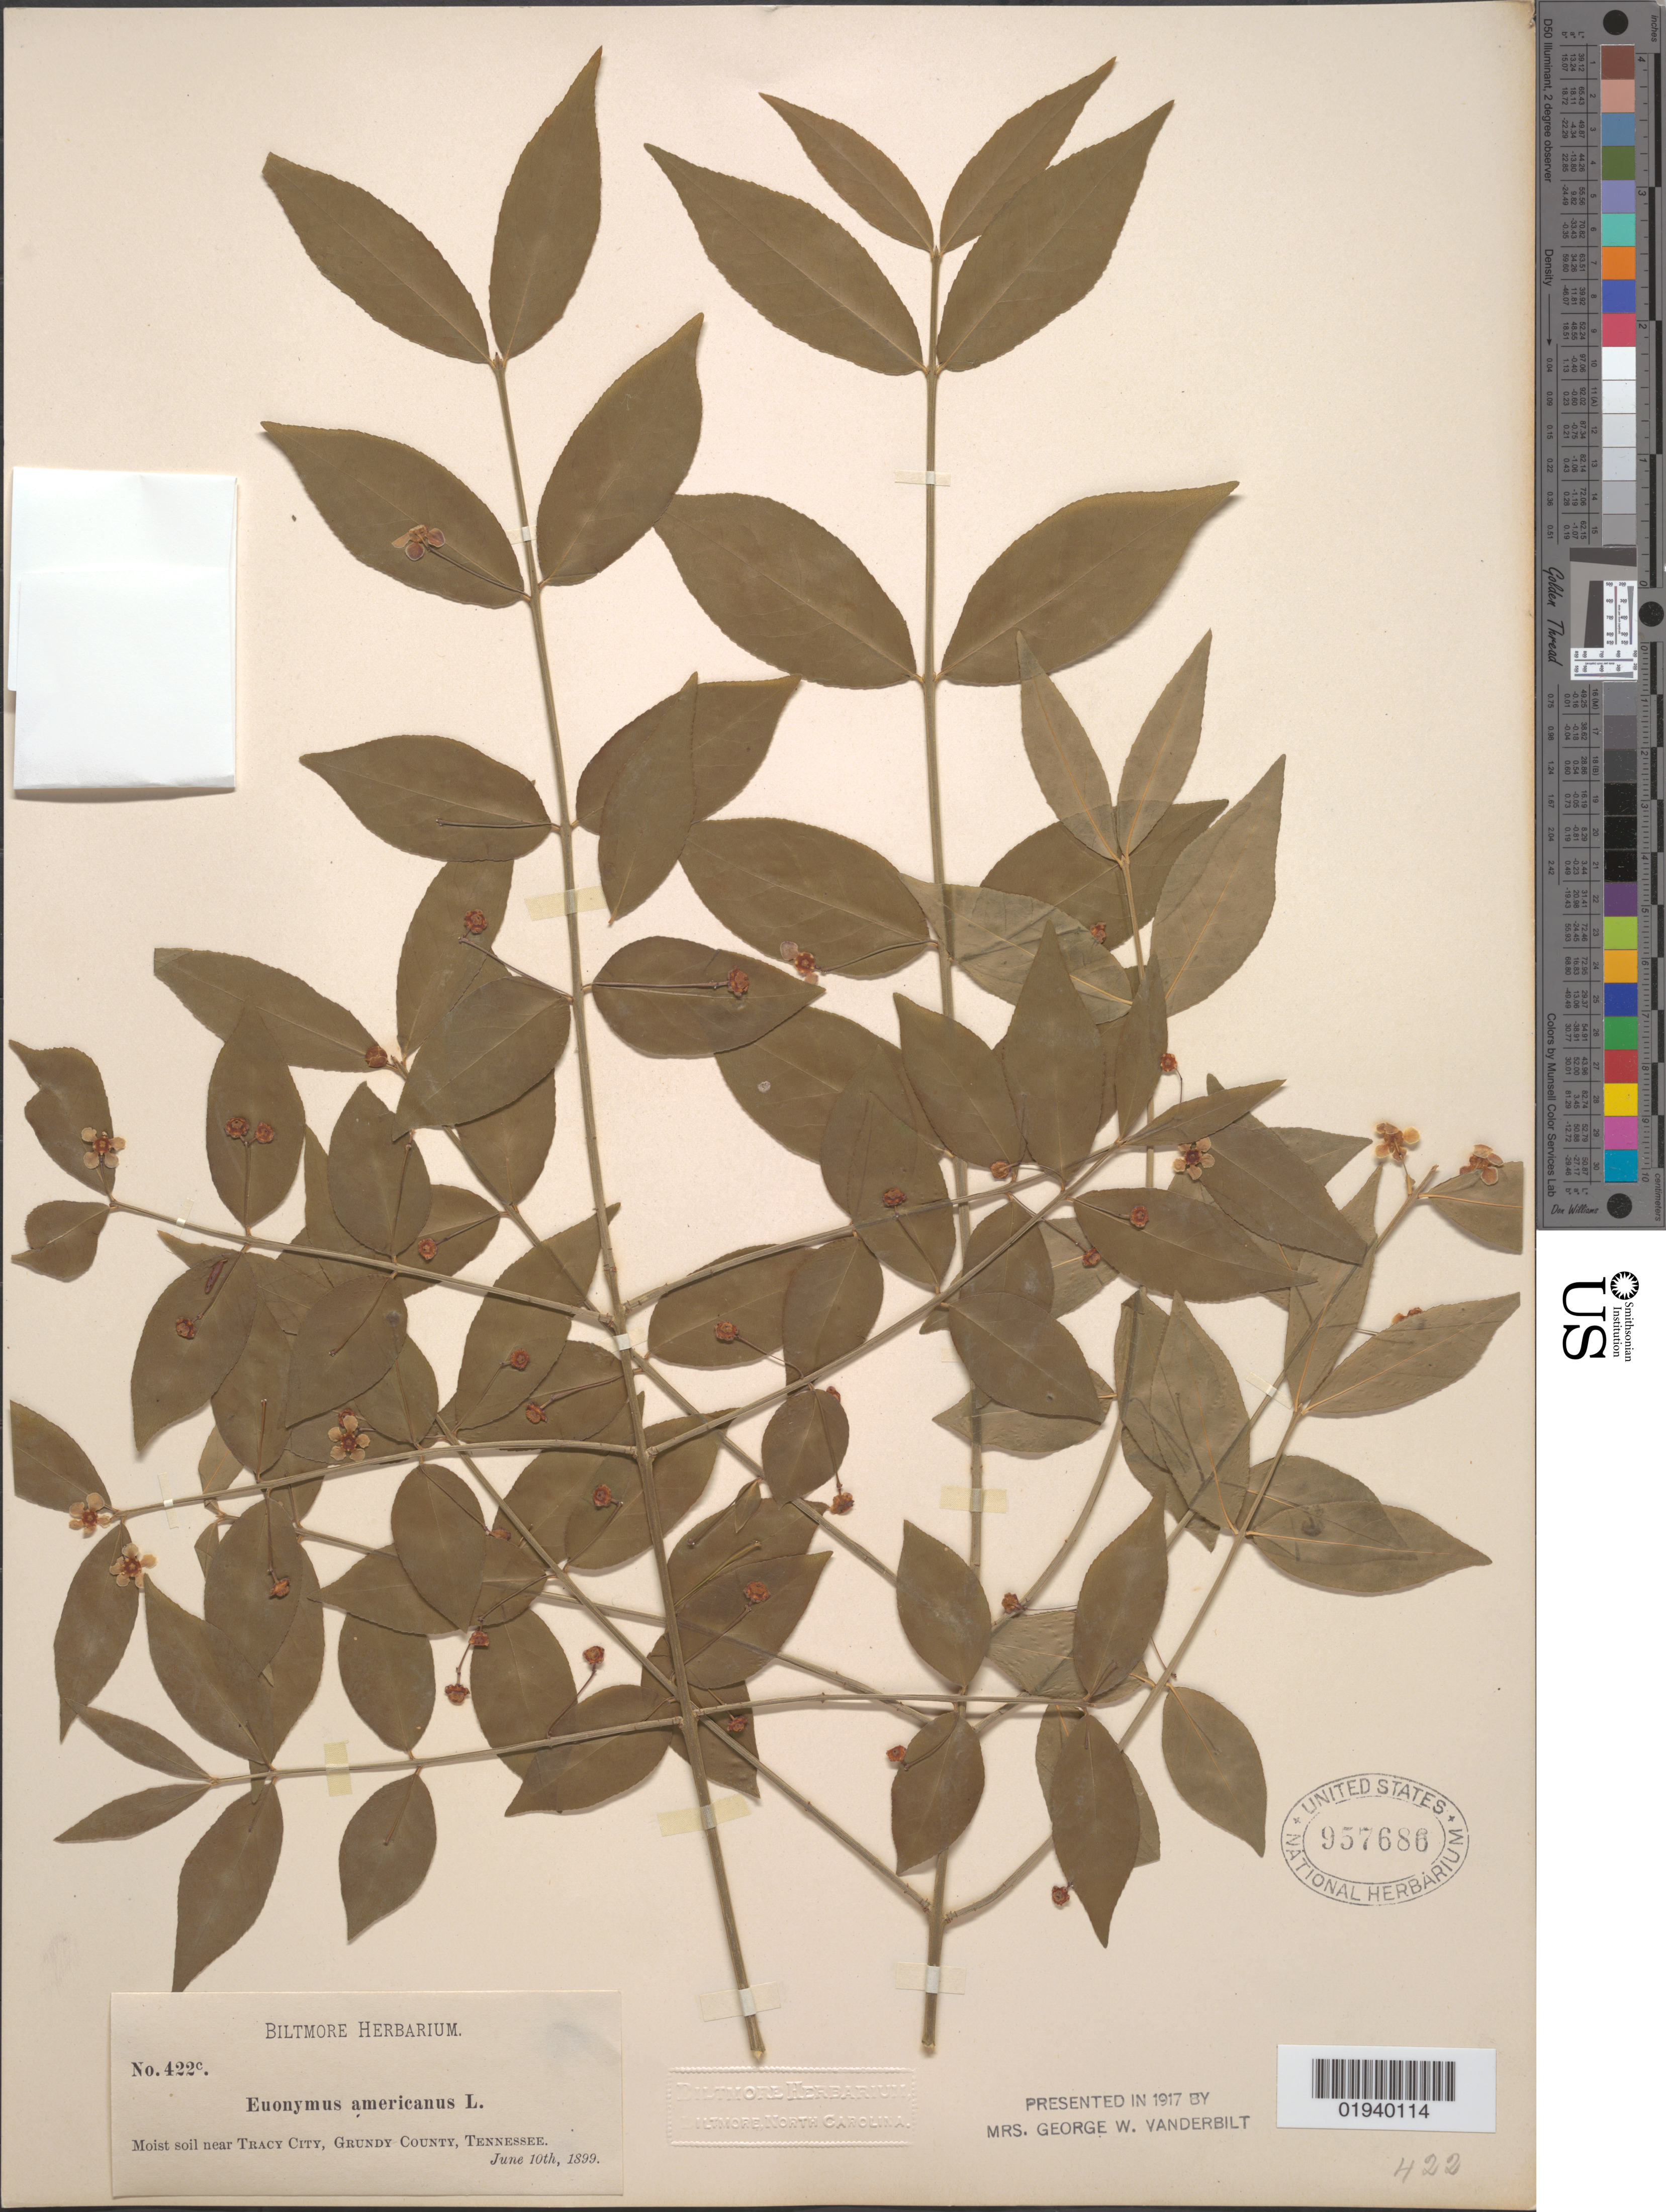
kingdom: Plantae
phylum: Tracheophyta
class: Magnoliopsida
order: Celastrales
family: Celastraceae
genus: Euonymus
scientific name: Euonymus americanus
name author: L.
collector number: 422c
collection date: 1899-06-10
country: United States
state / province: Tennessee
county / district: Grundy County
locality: Tracy City, near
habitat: Moist soil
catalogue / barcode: US 957686